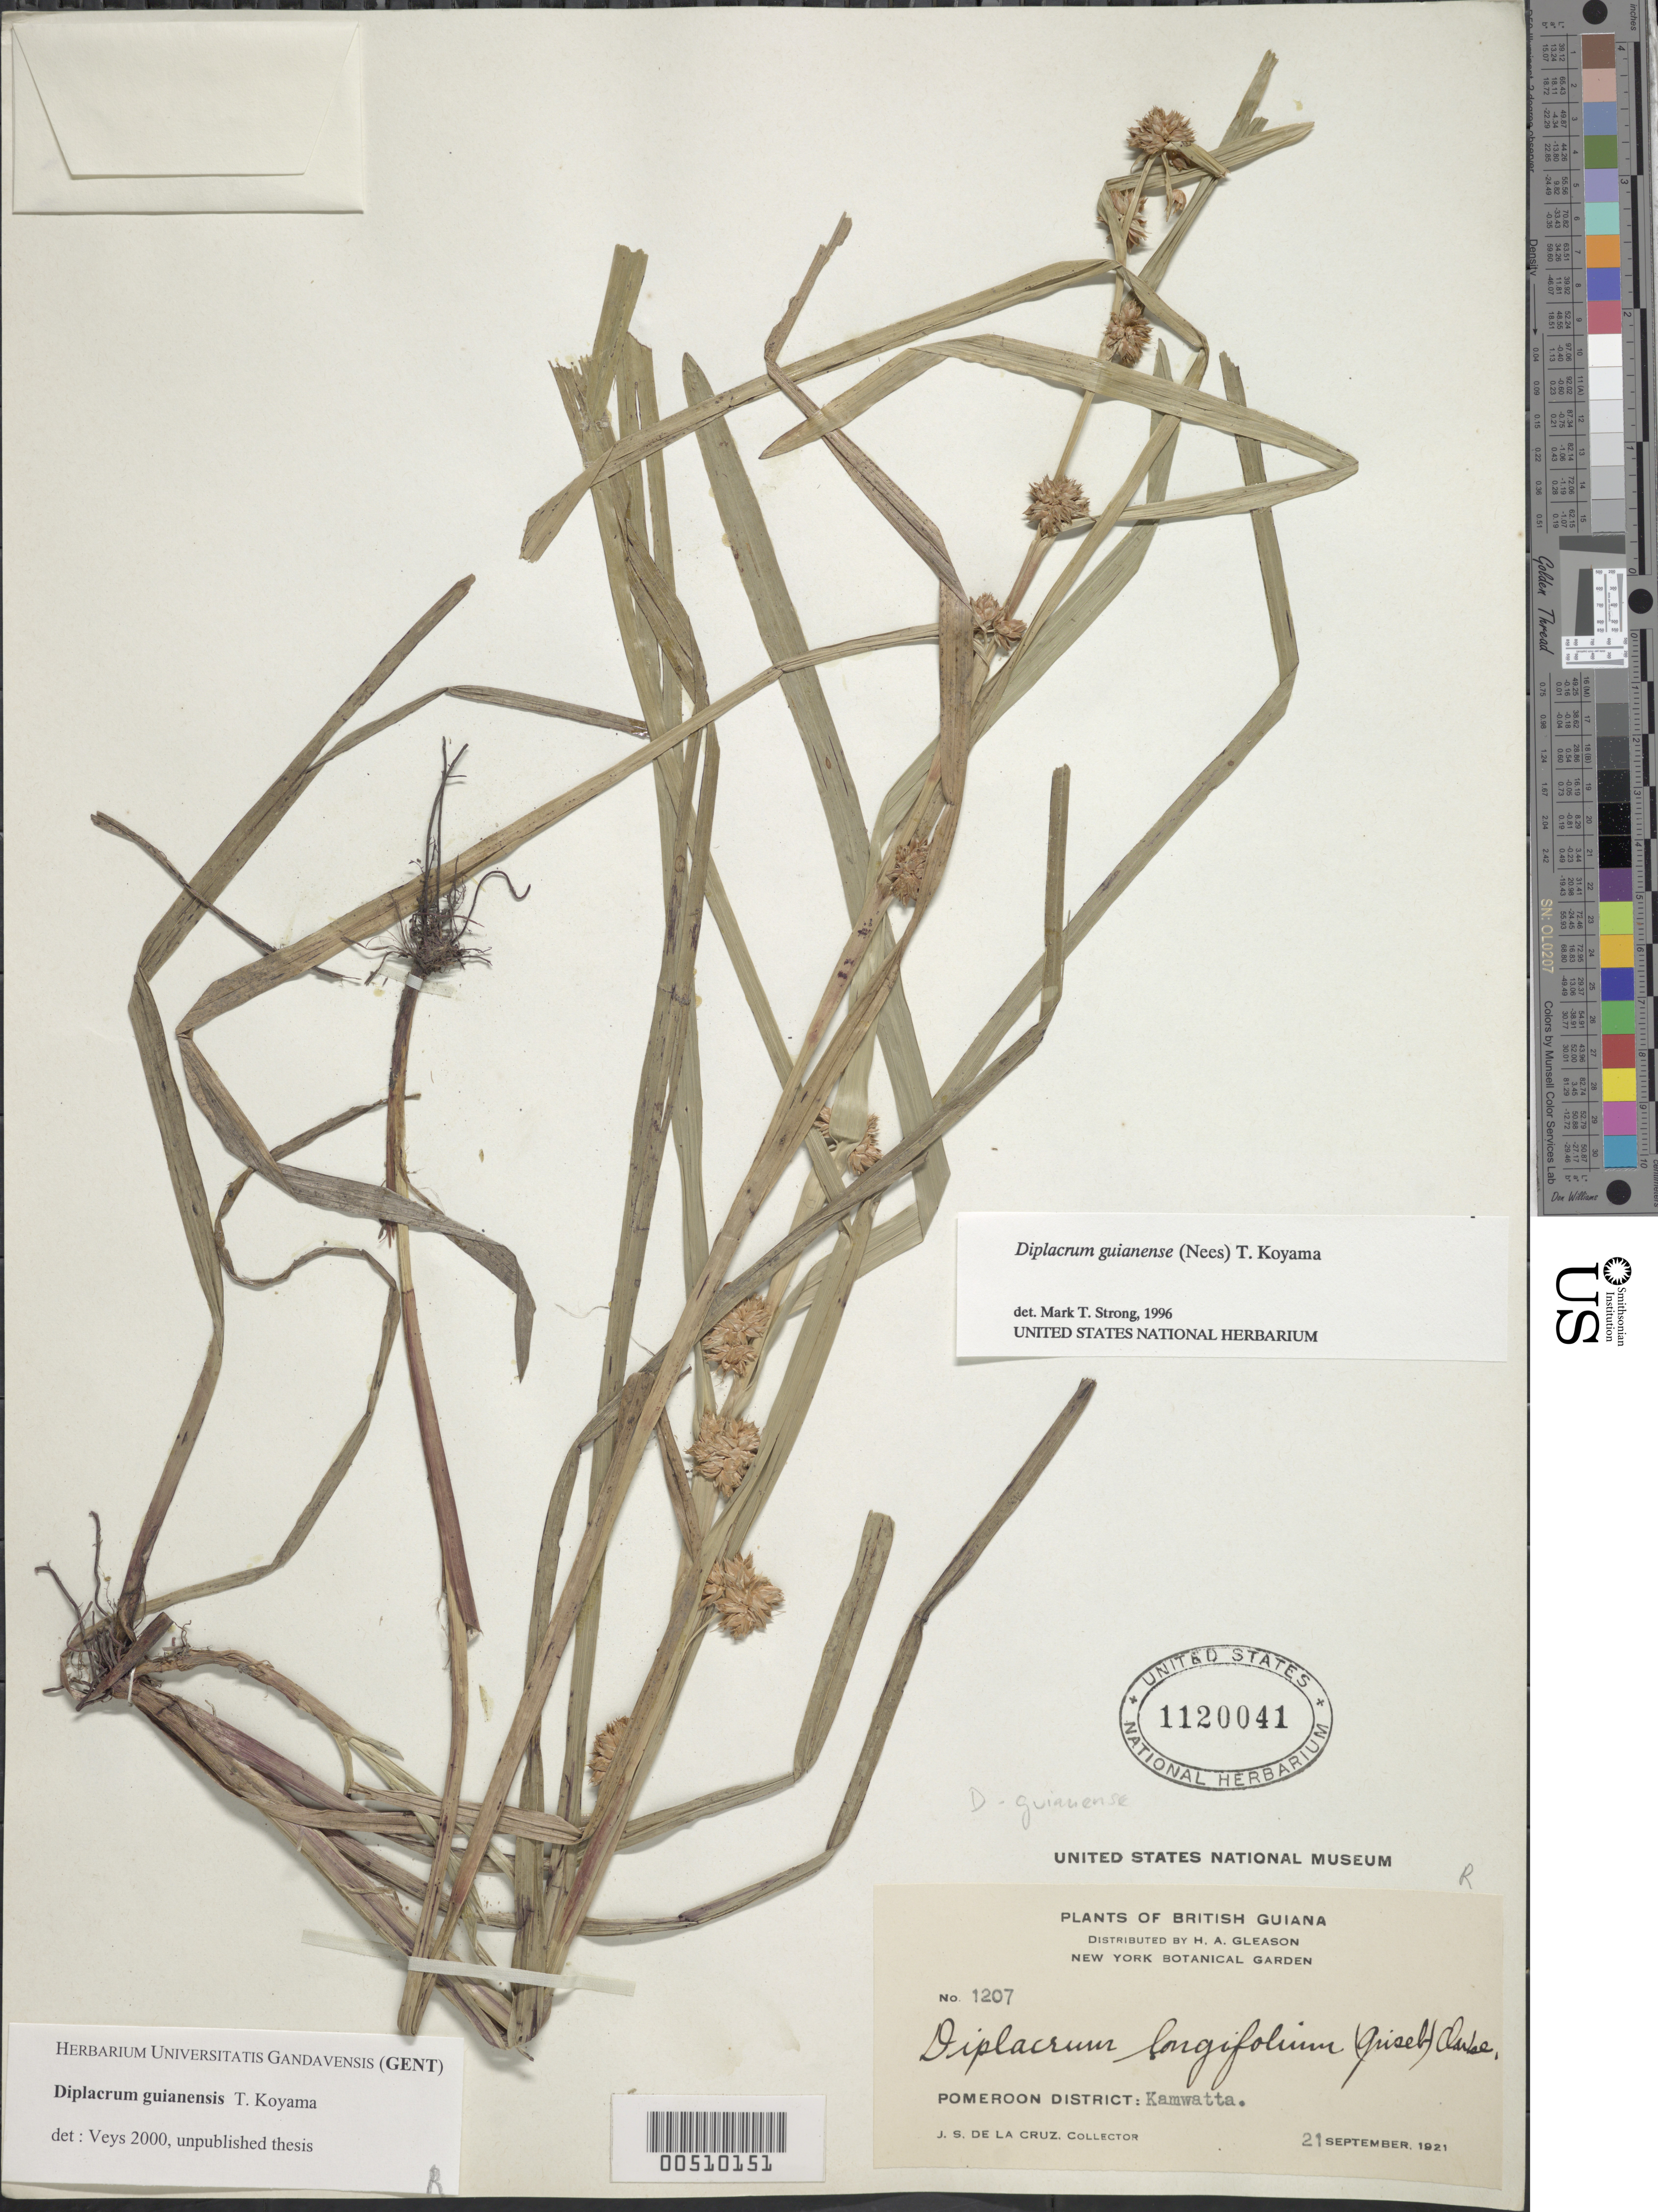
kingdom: Plantae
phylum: Tracheophyta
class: Liliopsida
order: Poales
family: Cyperaceae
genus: Diplacrum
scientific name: Diplacrum guianense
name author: (Nees) T. Koyama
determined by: Strong, M. T., (US), Smithsonian Institution - National Museum of Natural History (UNITED STATES)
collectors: J. S. de la Cruz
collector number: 1207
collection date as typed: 21 Sep 1921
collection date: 1921-09-21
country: Guyana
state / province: Pomeroon-Supenaam (?)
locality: Kamwatta. [In former Pomeroon Region.]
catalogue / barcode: US 1120041